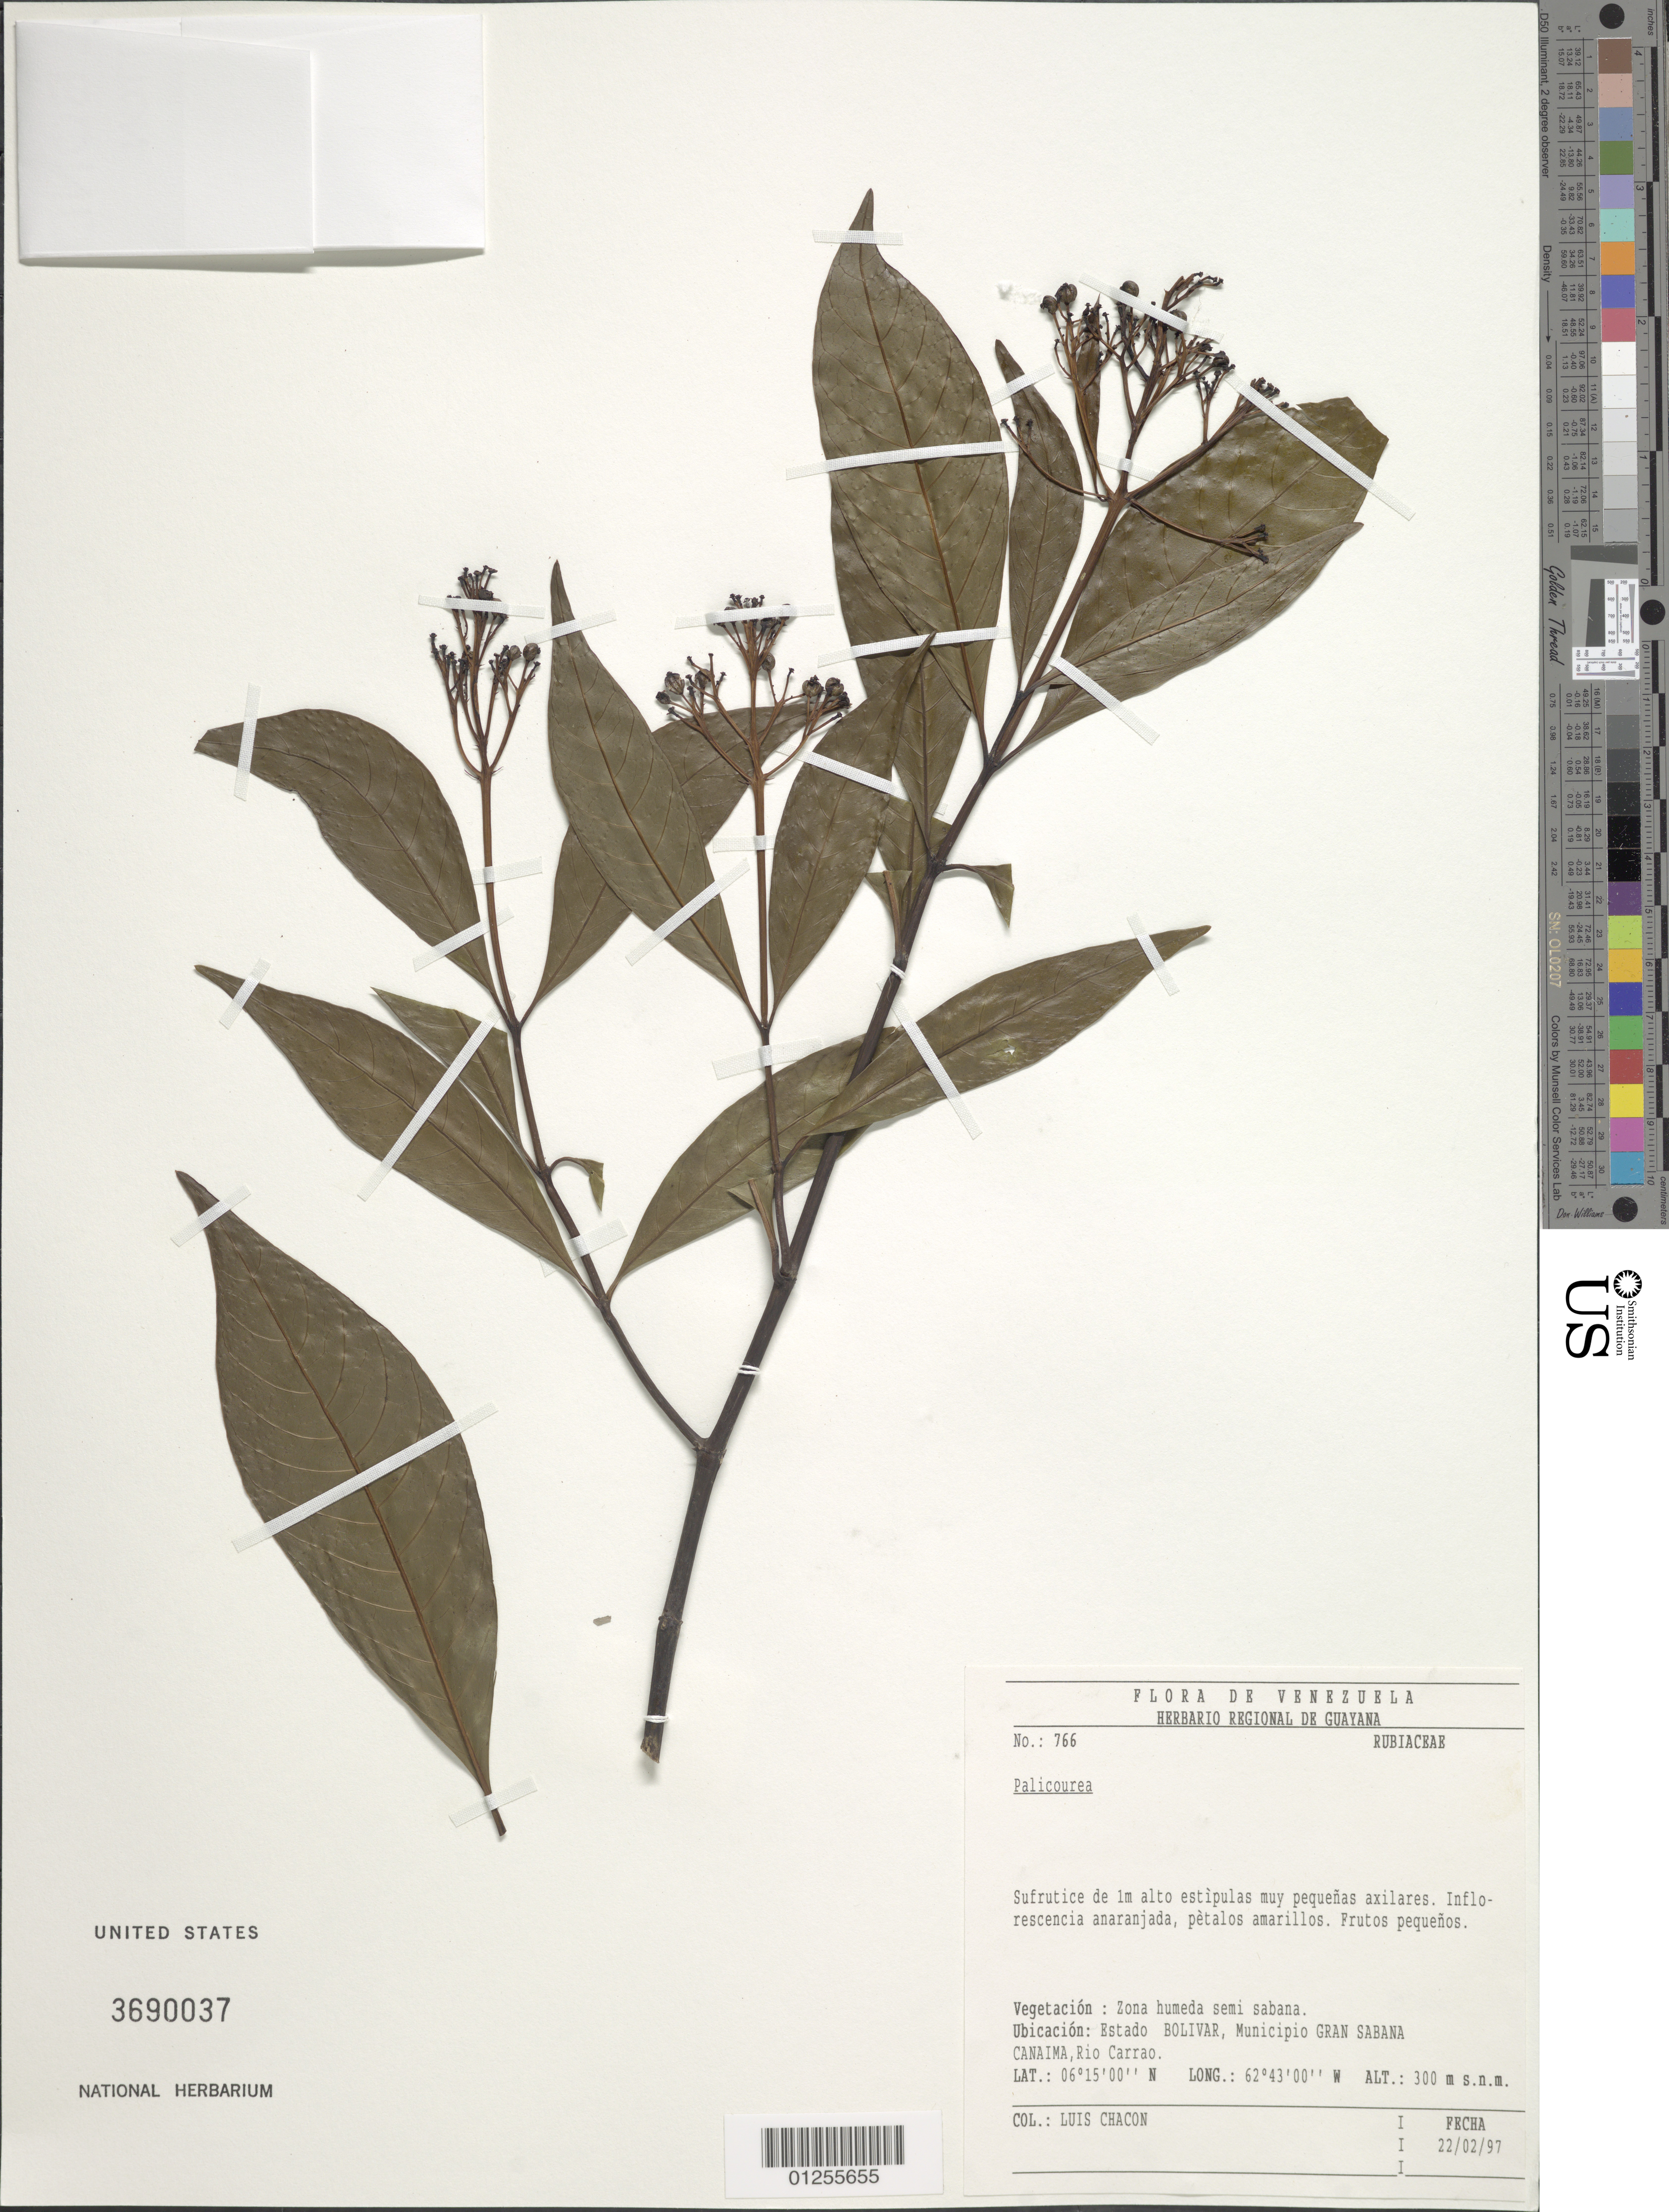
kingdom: Plantae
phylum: Tracheophyta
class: Magnoliopsida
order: Gentianales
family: Rubiaceae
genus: Palicourea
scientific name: Palicourea sp.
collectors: L. Chacon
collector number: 766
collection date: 1997-02-22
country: Venezuela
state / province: Bolívar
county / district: Gran Sabana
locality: Rio Carrao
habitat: Zona humeda semi sabana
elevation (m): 300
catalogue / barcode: US 3690037